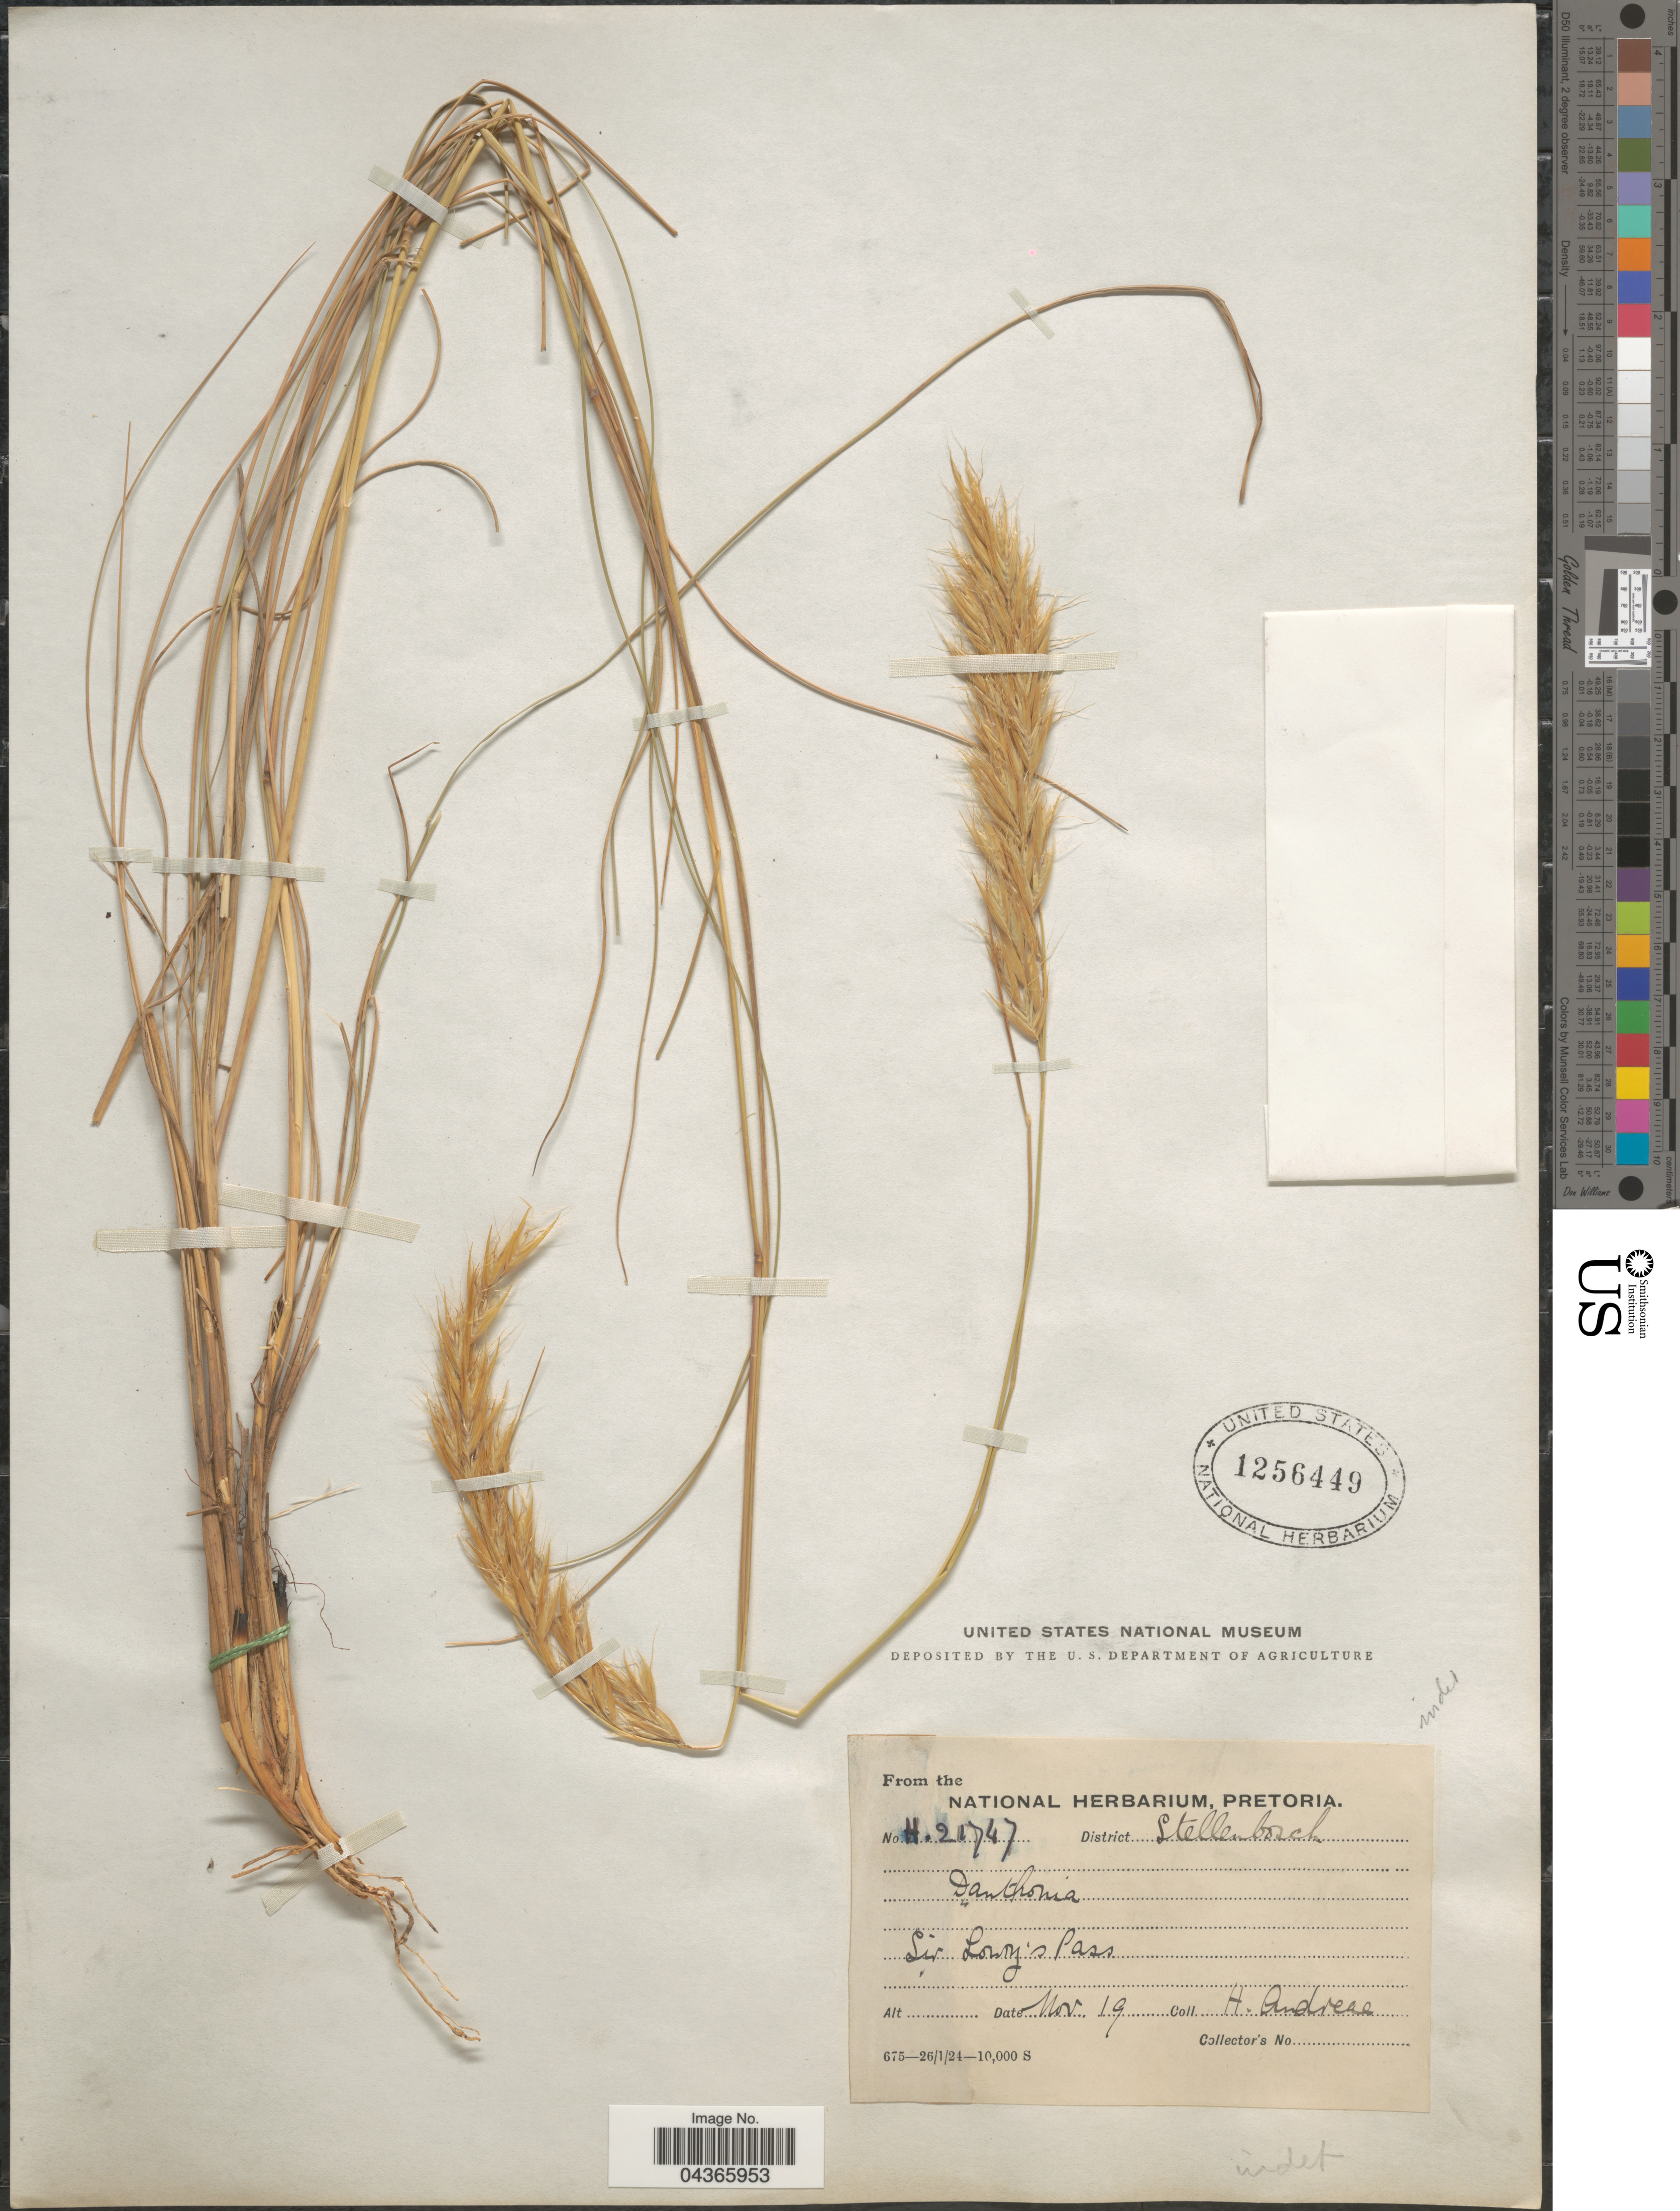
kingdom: Plantae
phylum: Tracheophyta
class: Liliopsida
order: Poales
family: Poaceae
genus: Tenaxia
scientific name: Tenaxia dura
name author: (Stapf) N.P. Barker & H.P. Linder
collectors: H. Andreae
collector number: H.21747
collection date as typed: Transcribed d/m/y: /11/19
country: South Africa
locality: District Stellenbosch. Sir Lowry's Pass.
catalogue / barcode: US 1256449